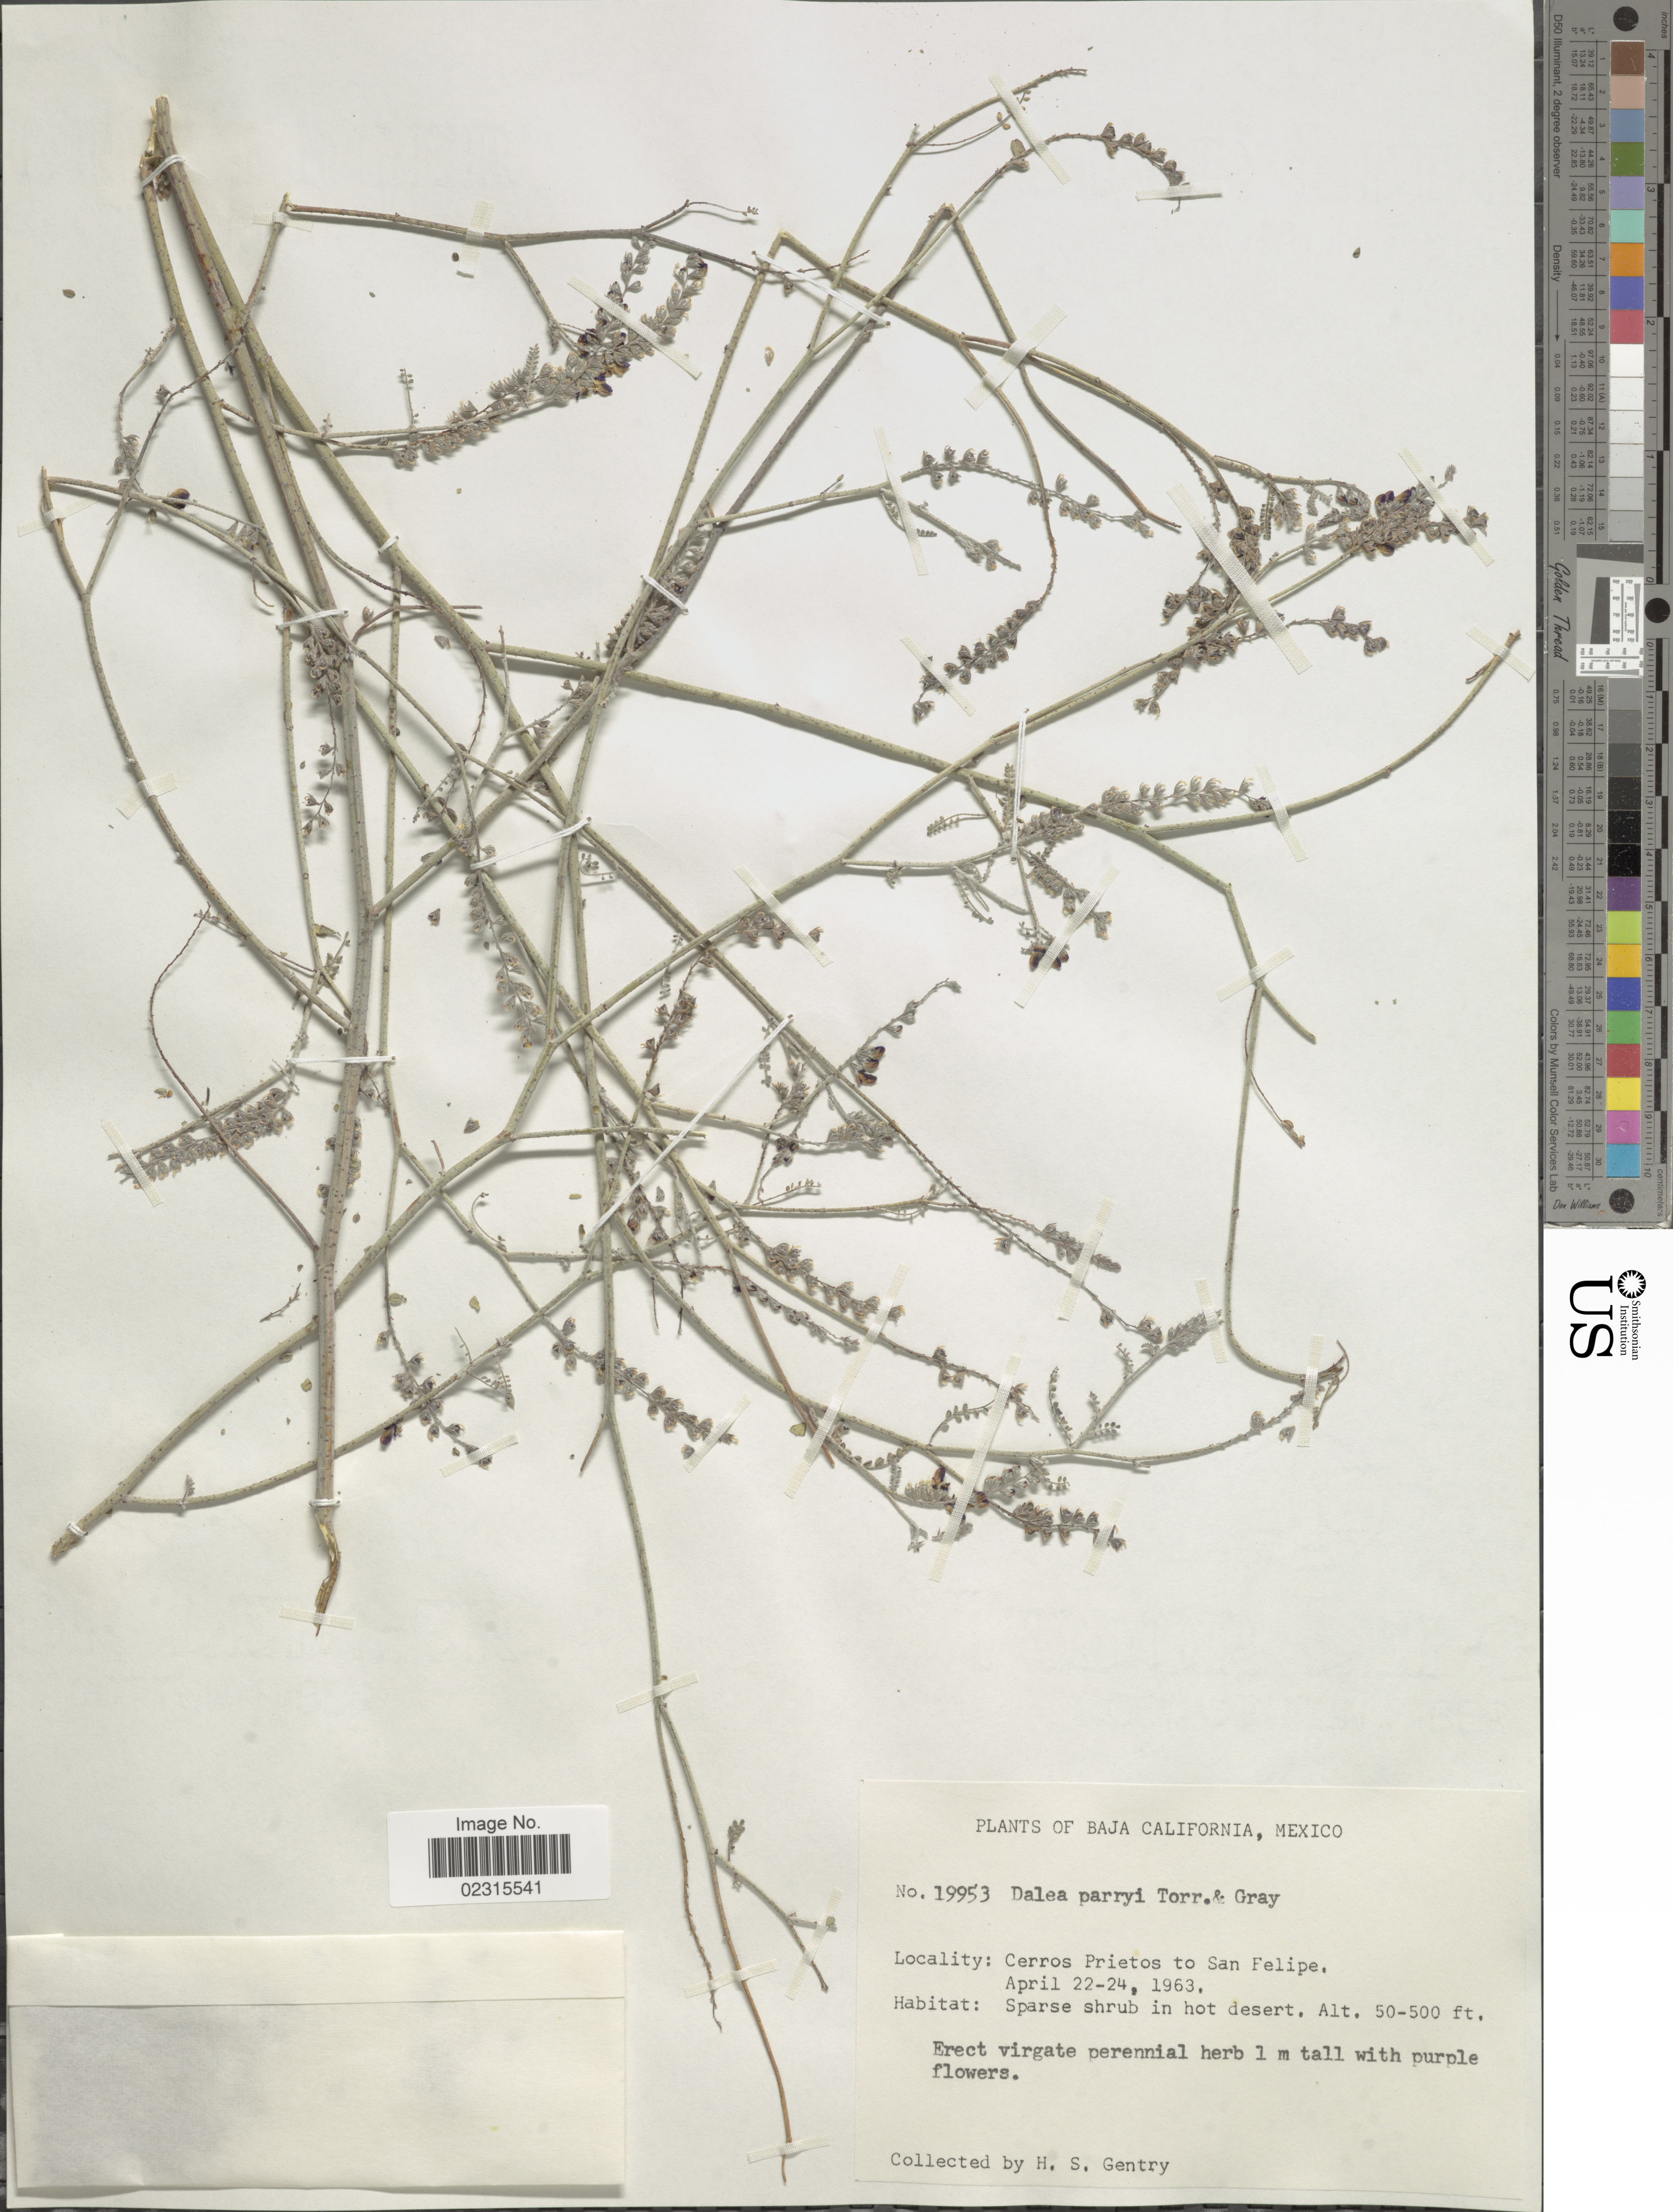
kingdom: Plantae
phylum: Tracheophyta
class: Magnoliopsida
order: Fabales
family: Fabaceae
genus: Marina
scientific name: Marina parryi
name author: (Torr. & A. Gray) Barneby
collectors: H. S. Gentry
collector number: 19953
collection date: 1963-04-22/1963-04-24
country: Mexico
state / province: Baja California Norte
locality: Cerros Preitos to San Felipe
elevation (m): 15